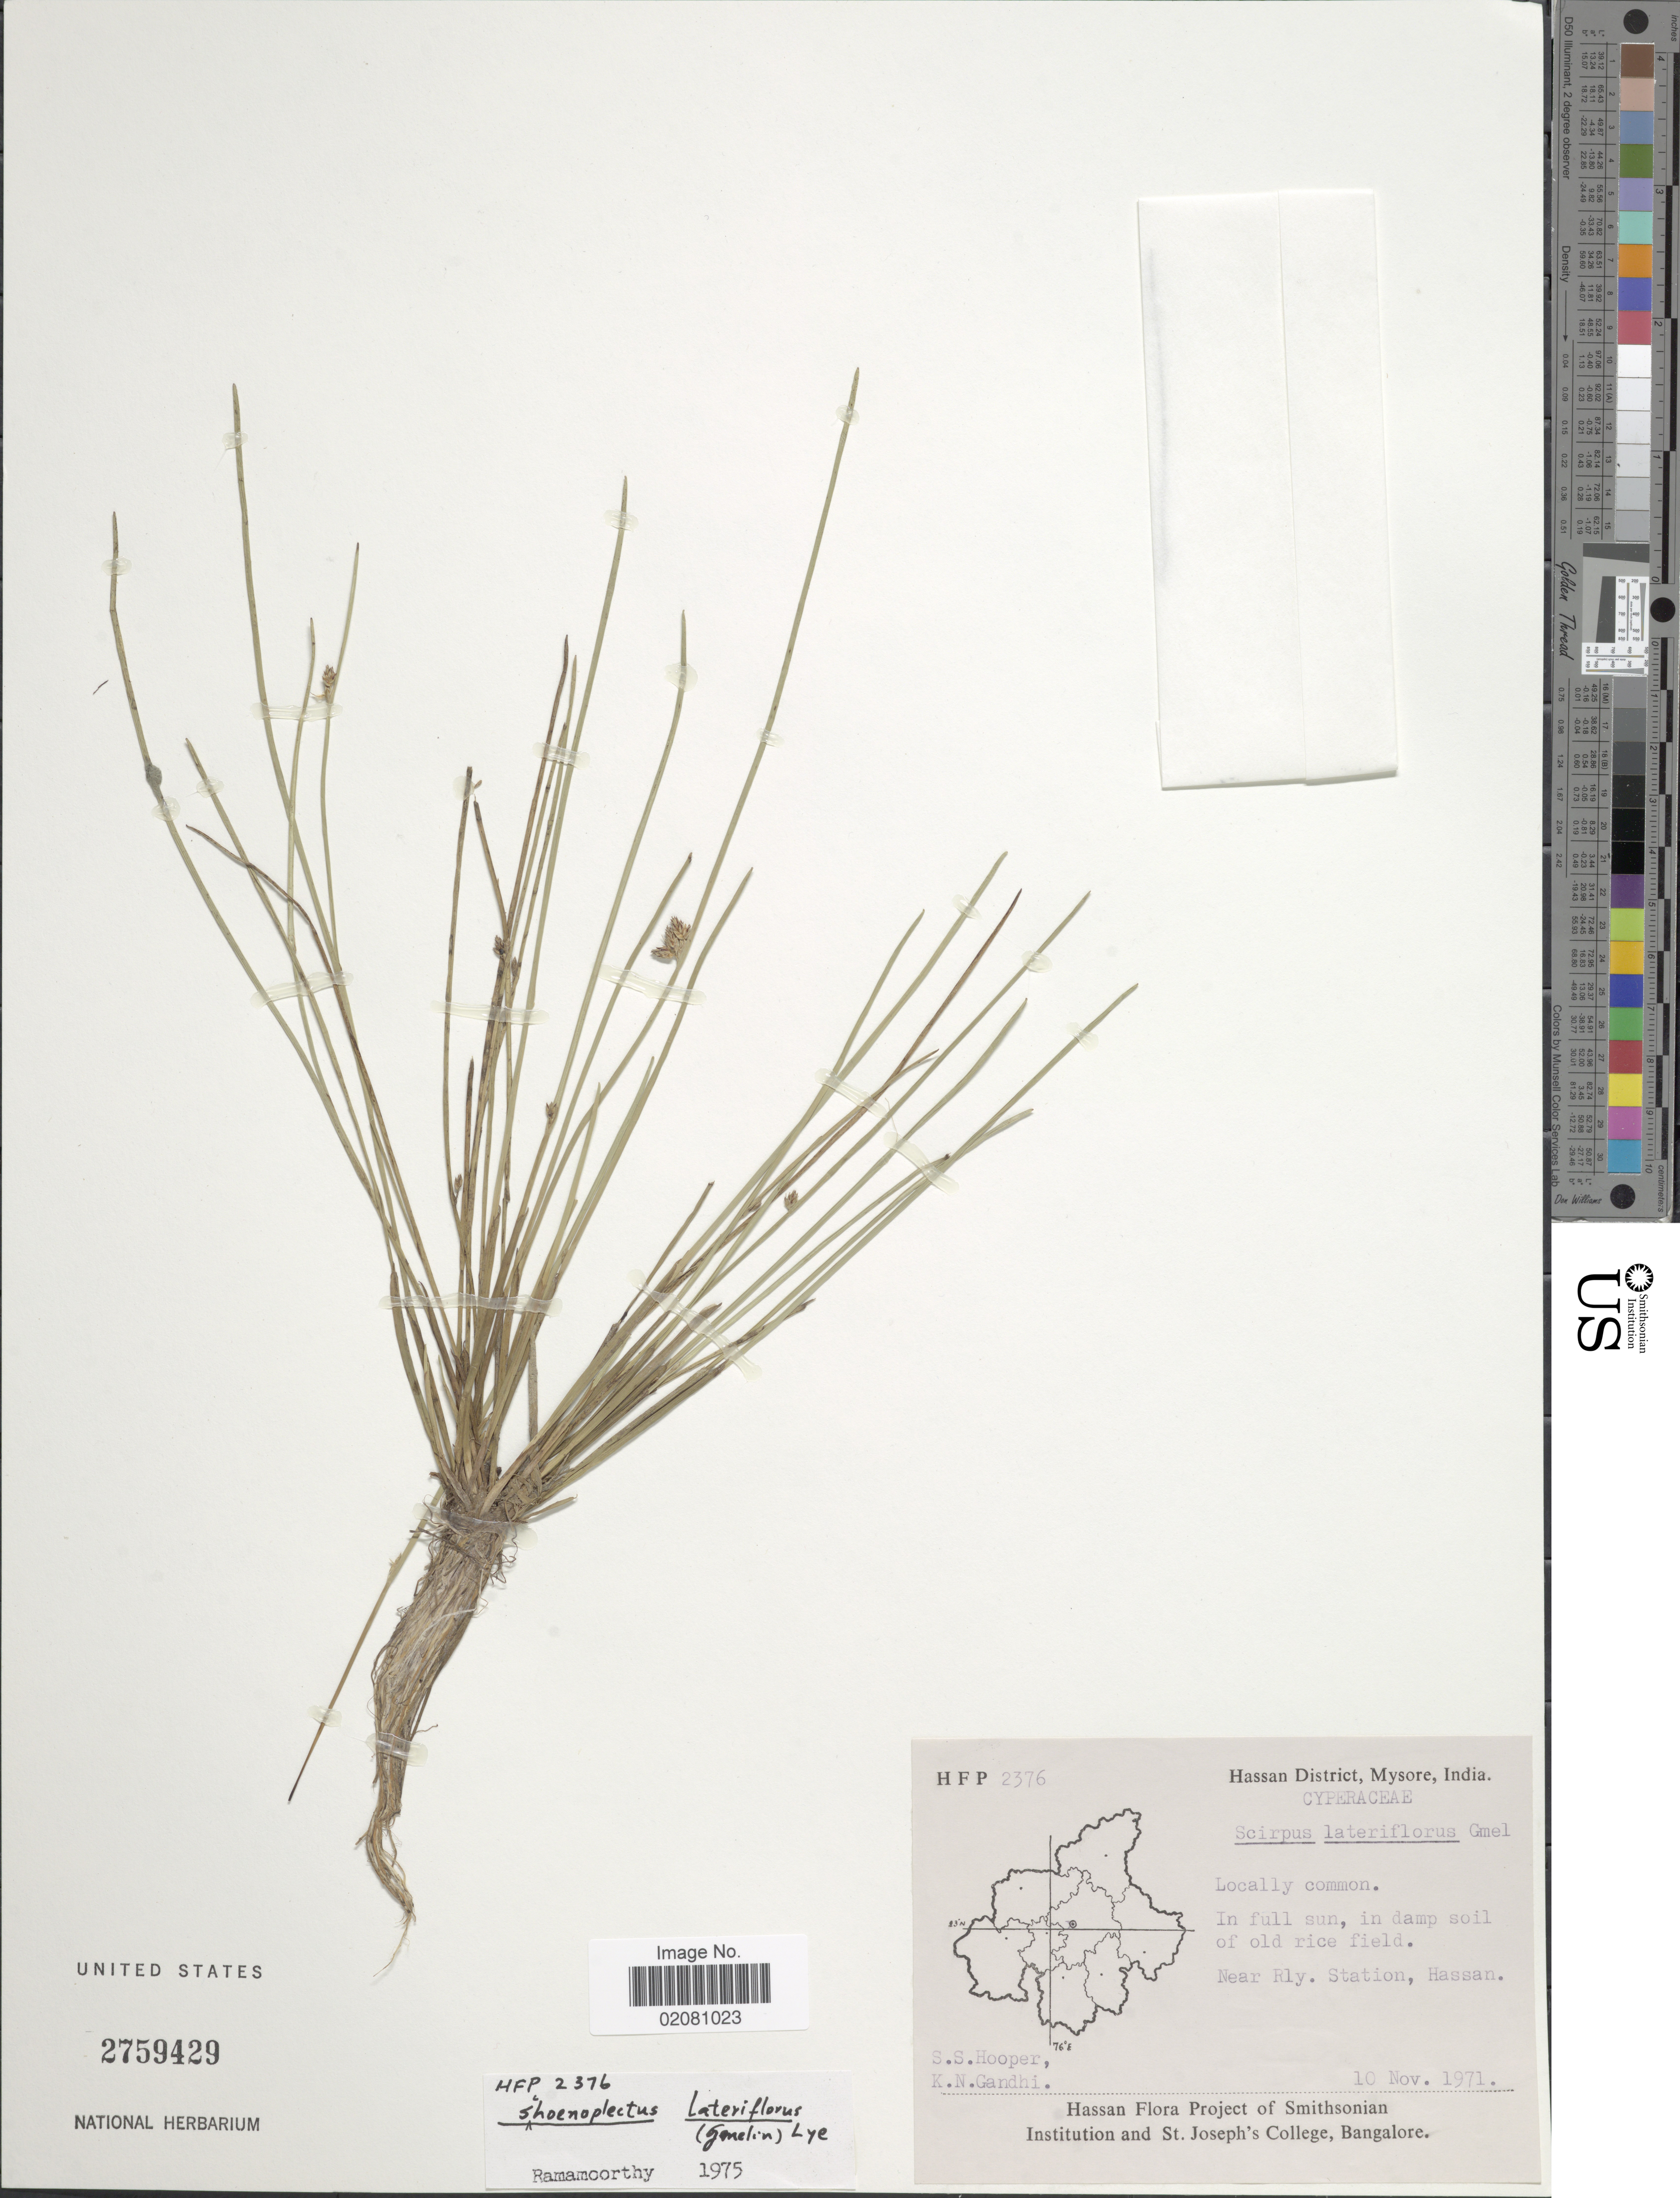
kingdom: Plantae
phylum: Tracheophyta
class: Liliopsida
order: Poales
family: Cyperaceae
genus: Schoenoplectus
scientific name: Schoenoplectus lateriflorus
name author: (J.F. Gmel.)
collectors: S. S. Hooper & K. N. Gandhi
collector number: HFP2376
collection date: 1971-11-10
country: India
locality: Hassan District, Mysore, India, Near Rly Station, Hassan.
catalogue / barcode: US 2759429